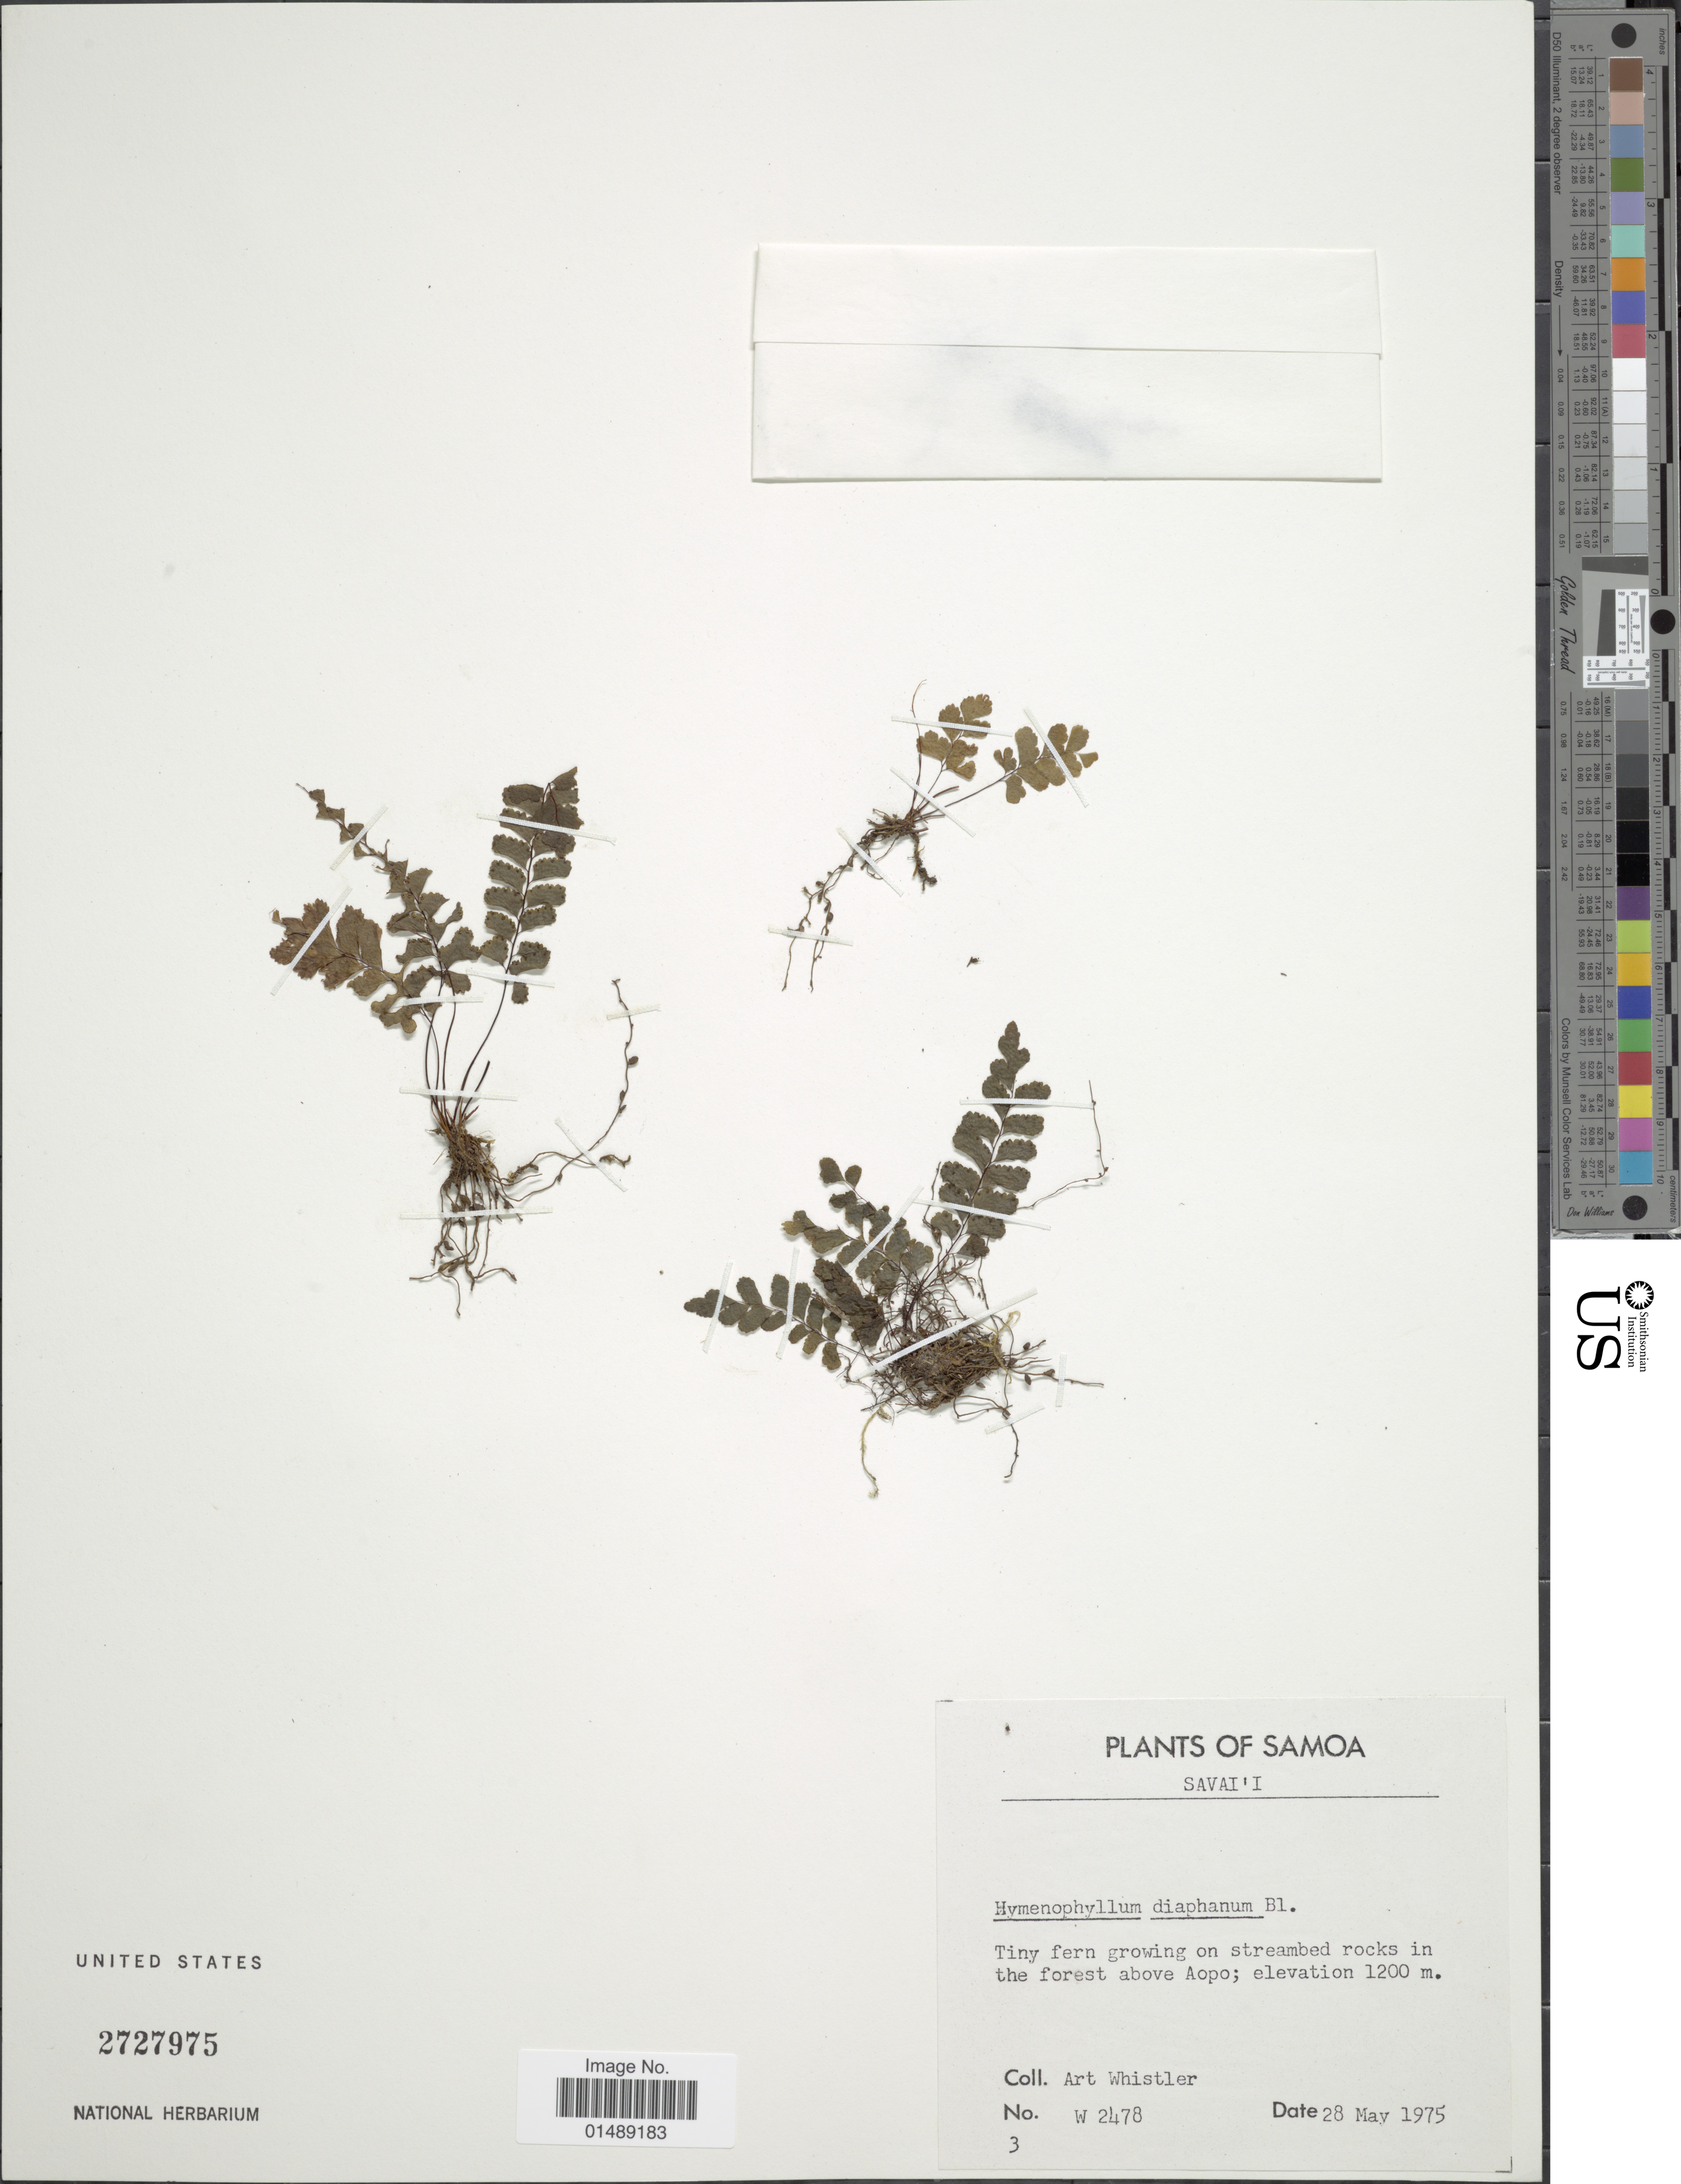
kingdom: Plantae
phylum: Tracheophyta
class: Polypodiopsida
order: Polypodiales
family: Pteridaceae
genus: Adiantum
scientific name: Adiantum diaphanum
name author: Blume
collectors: A. Whistler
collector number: W2478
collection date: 1975-05-28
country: Samoa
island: Savai'i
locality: Samoa, Savaií, Streambed rocks in the forest above Aopo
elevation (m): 1200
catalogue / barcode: US 2727975